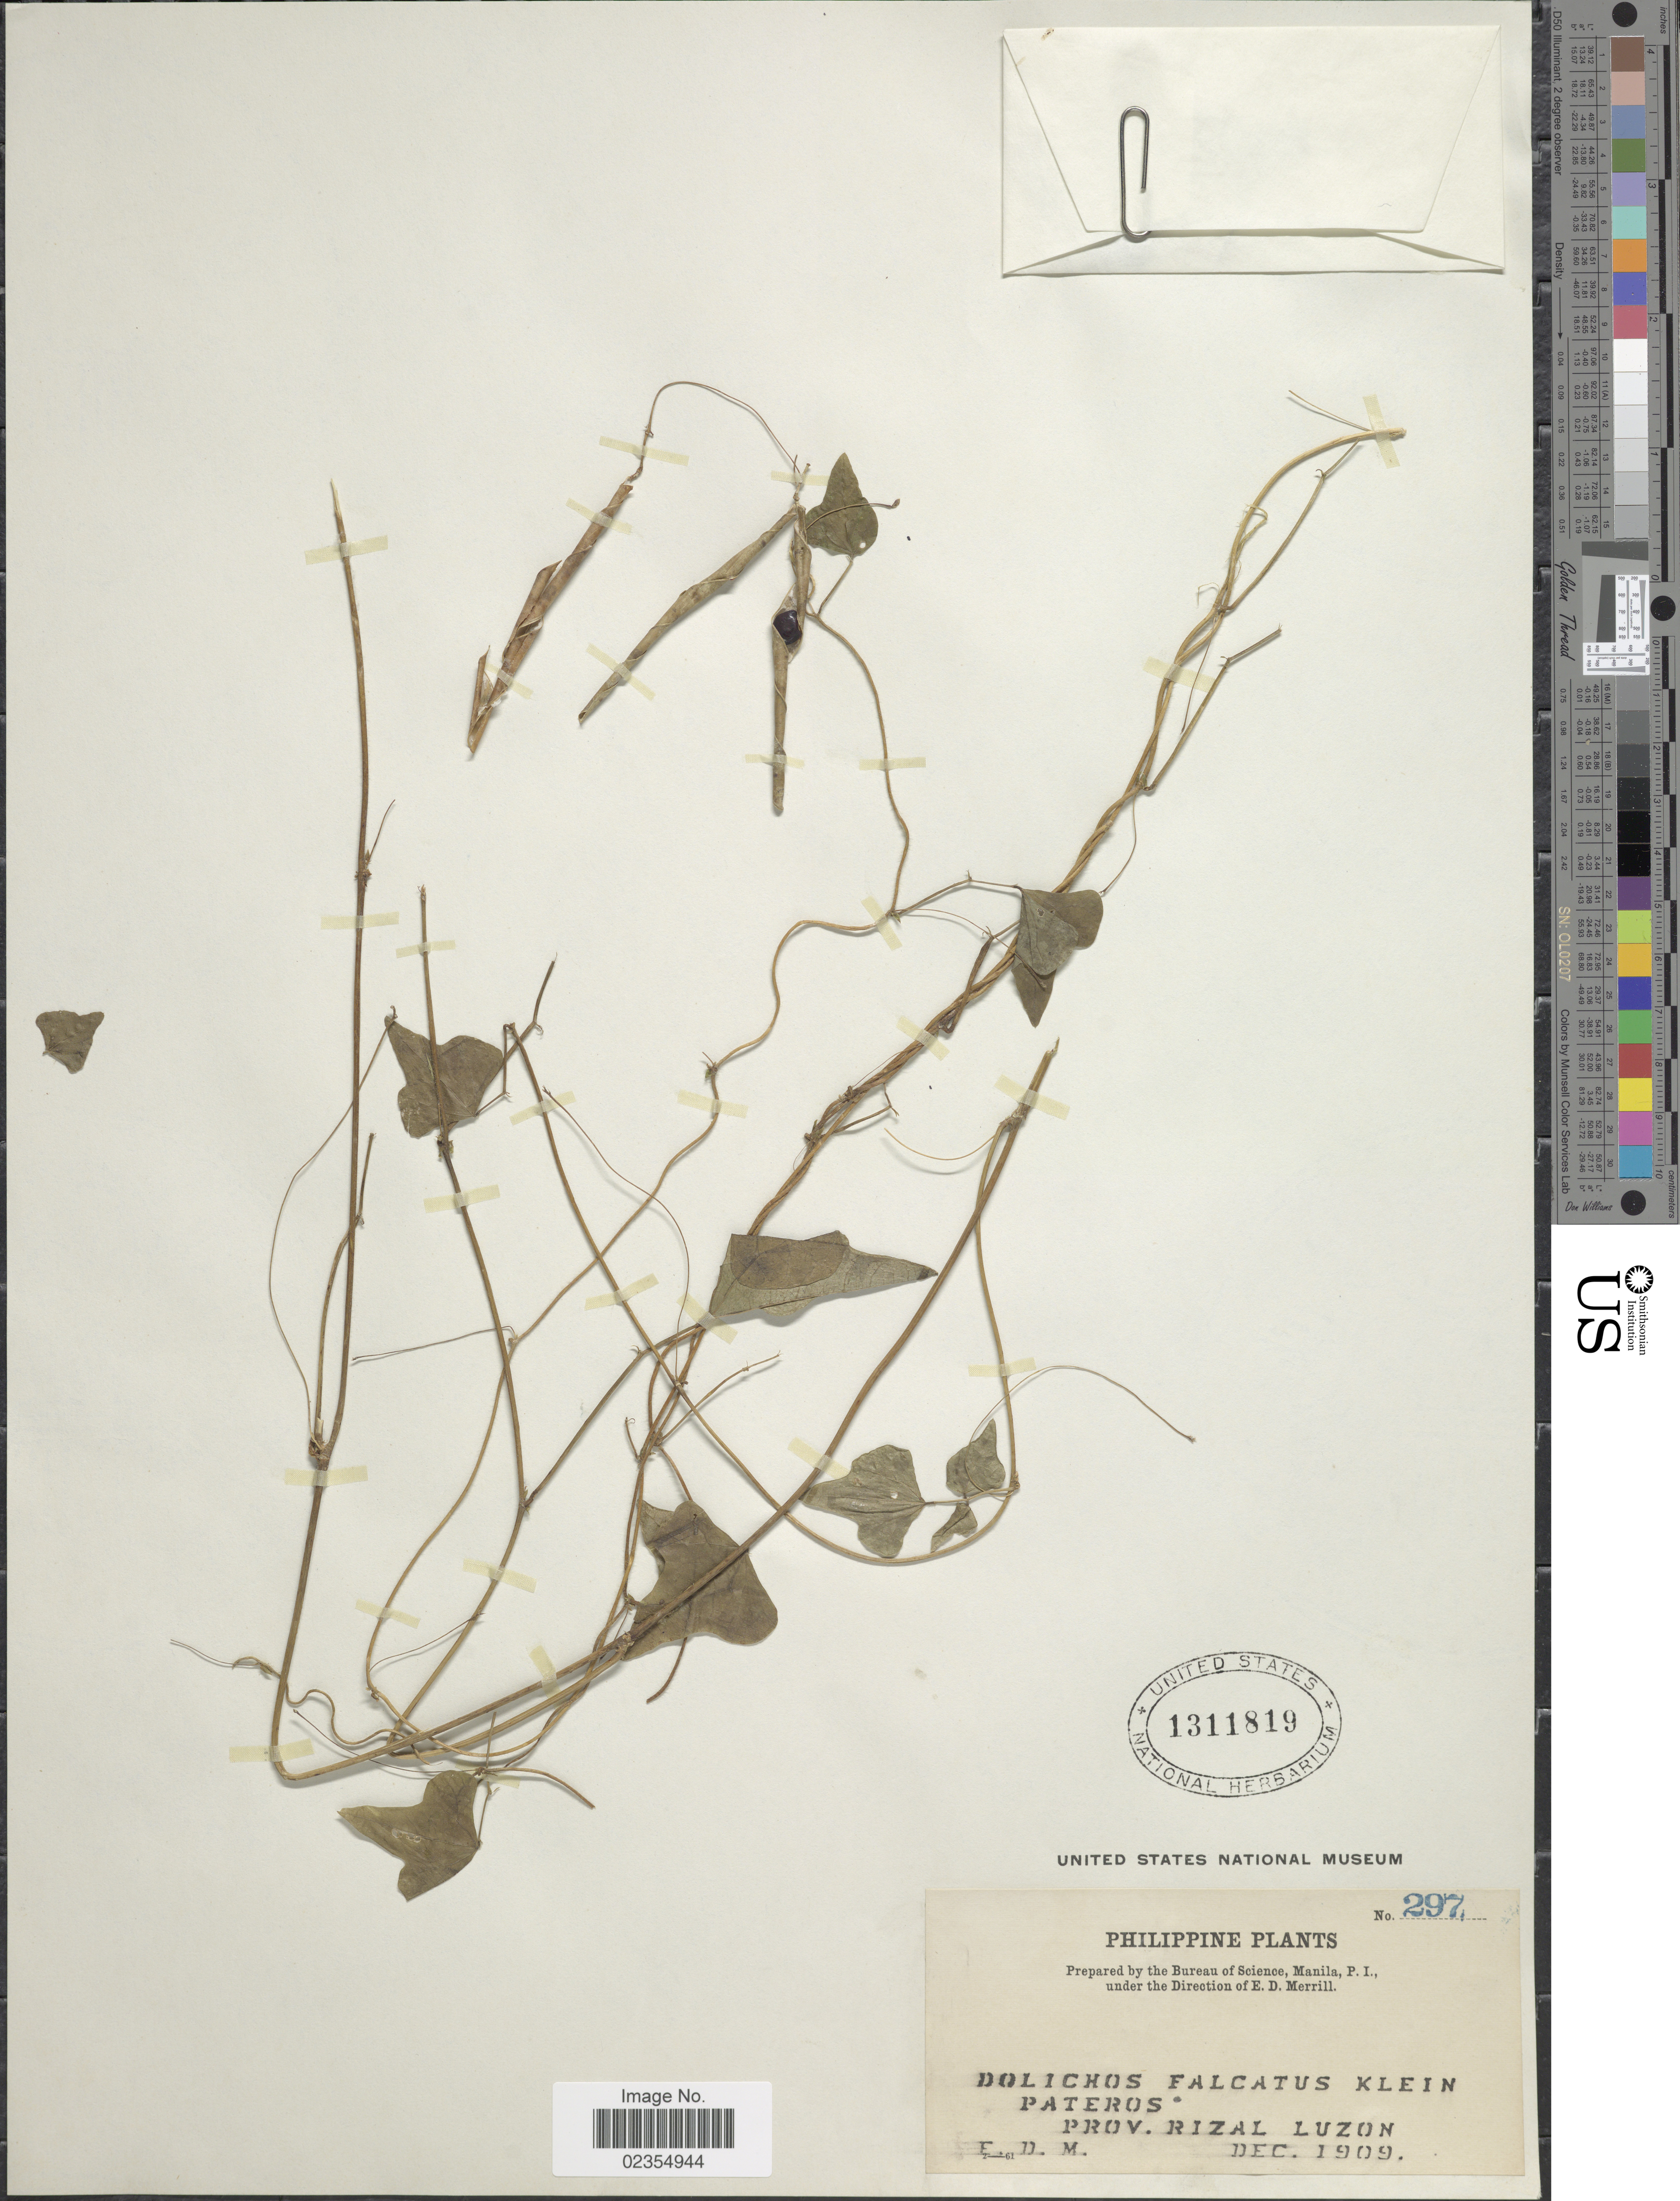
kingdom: Plantae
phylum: Tracheophyta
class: Magnoliopsida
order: Fabales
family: Fabaceae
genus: Dolichos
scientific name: Dolichos trilobus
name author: L.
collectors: E. D. Merrill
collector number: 297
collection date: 1909-12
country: Philippines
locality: Pateros, Prov. Rizal, Luzon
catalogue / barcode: US 1311819